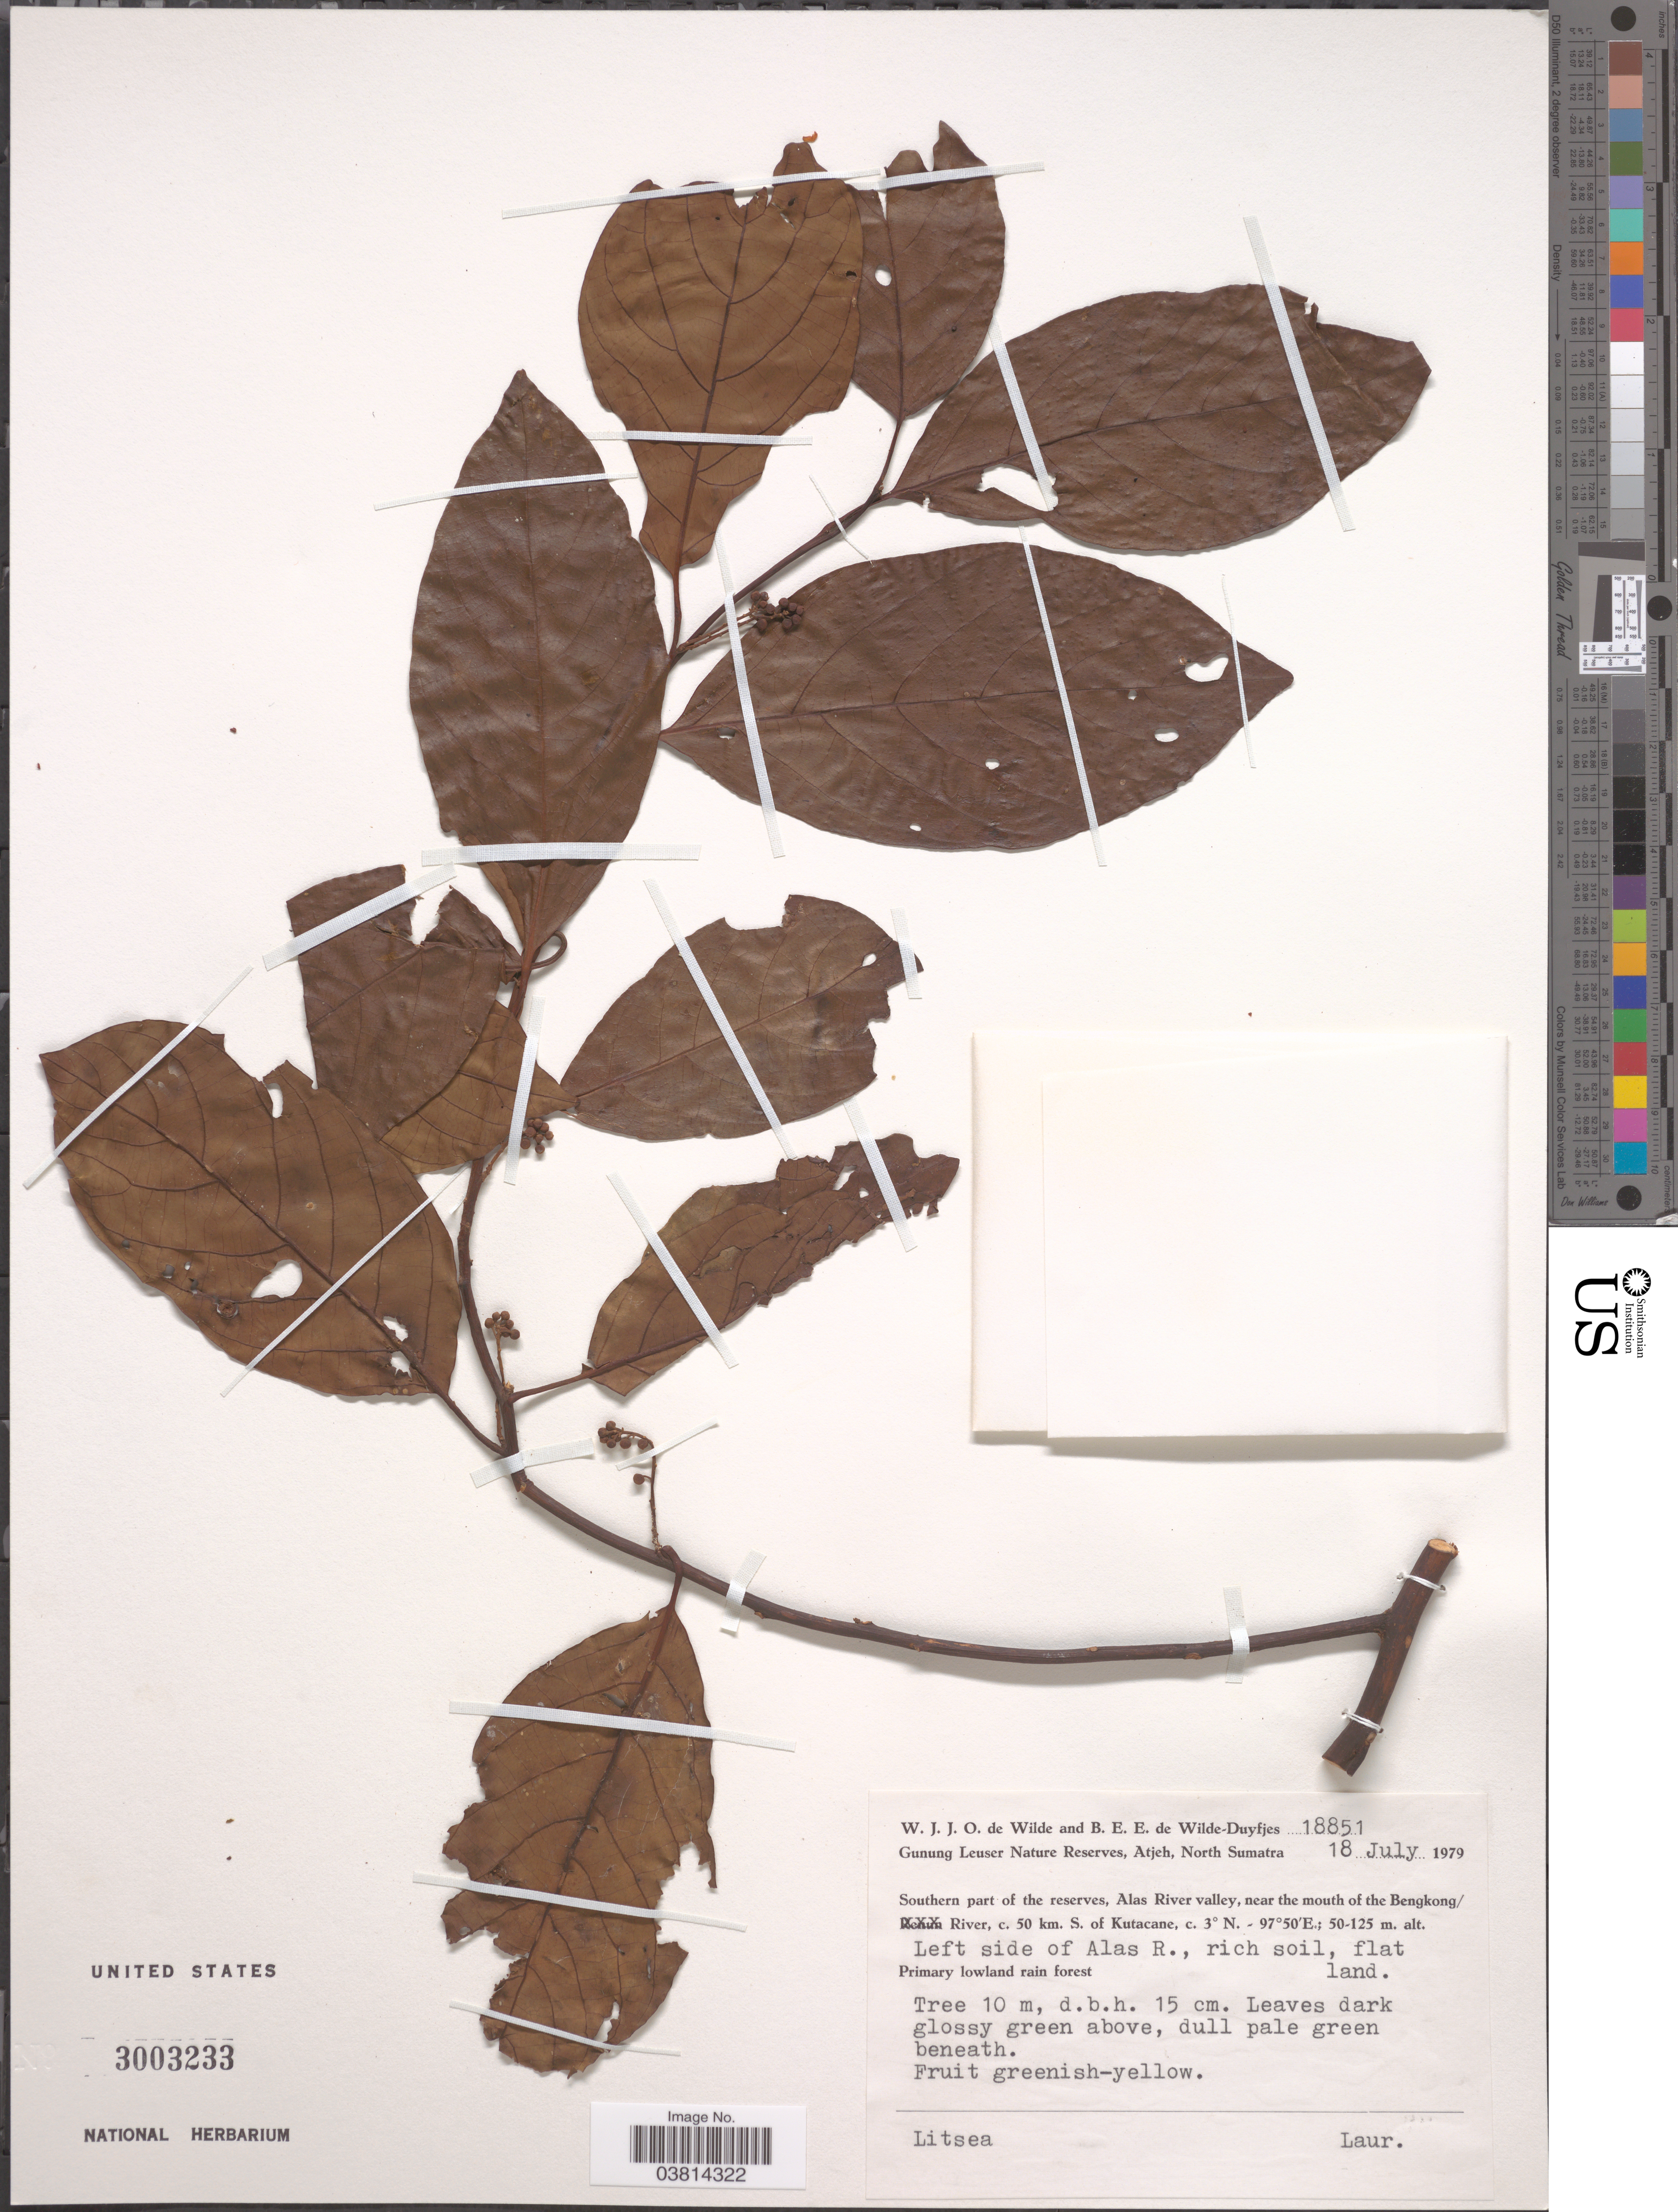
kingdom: Plantae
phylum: Tracheophyta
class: Magnoliopsida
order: Laurales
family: Lauraceae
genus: Litsea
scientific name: Litsea sp.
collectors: W. J. de Wilde & B. E. de Wilde-Duyfjes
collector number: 18851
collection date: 1979-07-18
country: Indonesia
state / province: Sumatra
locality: Gunung Leuser Nature Reserve, Atjeh, North Sumatra. Southern part of the reserves, Alas River valley, near the mouth of Bengkong/River, c. 50 km. S. of Kutacane. Left side of Alas R.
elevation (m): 50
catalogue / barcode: US 3003233